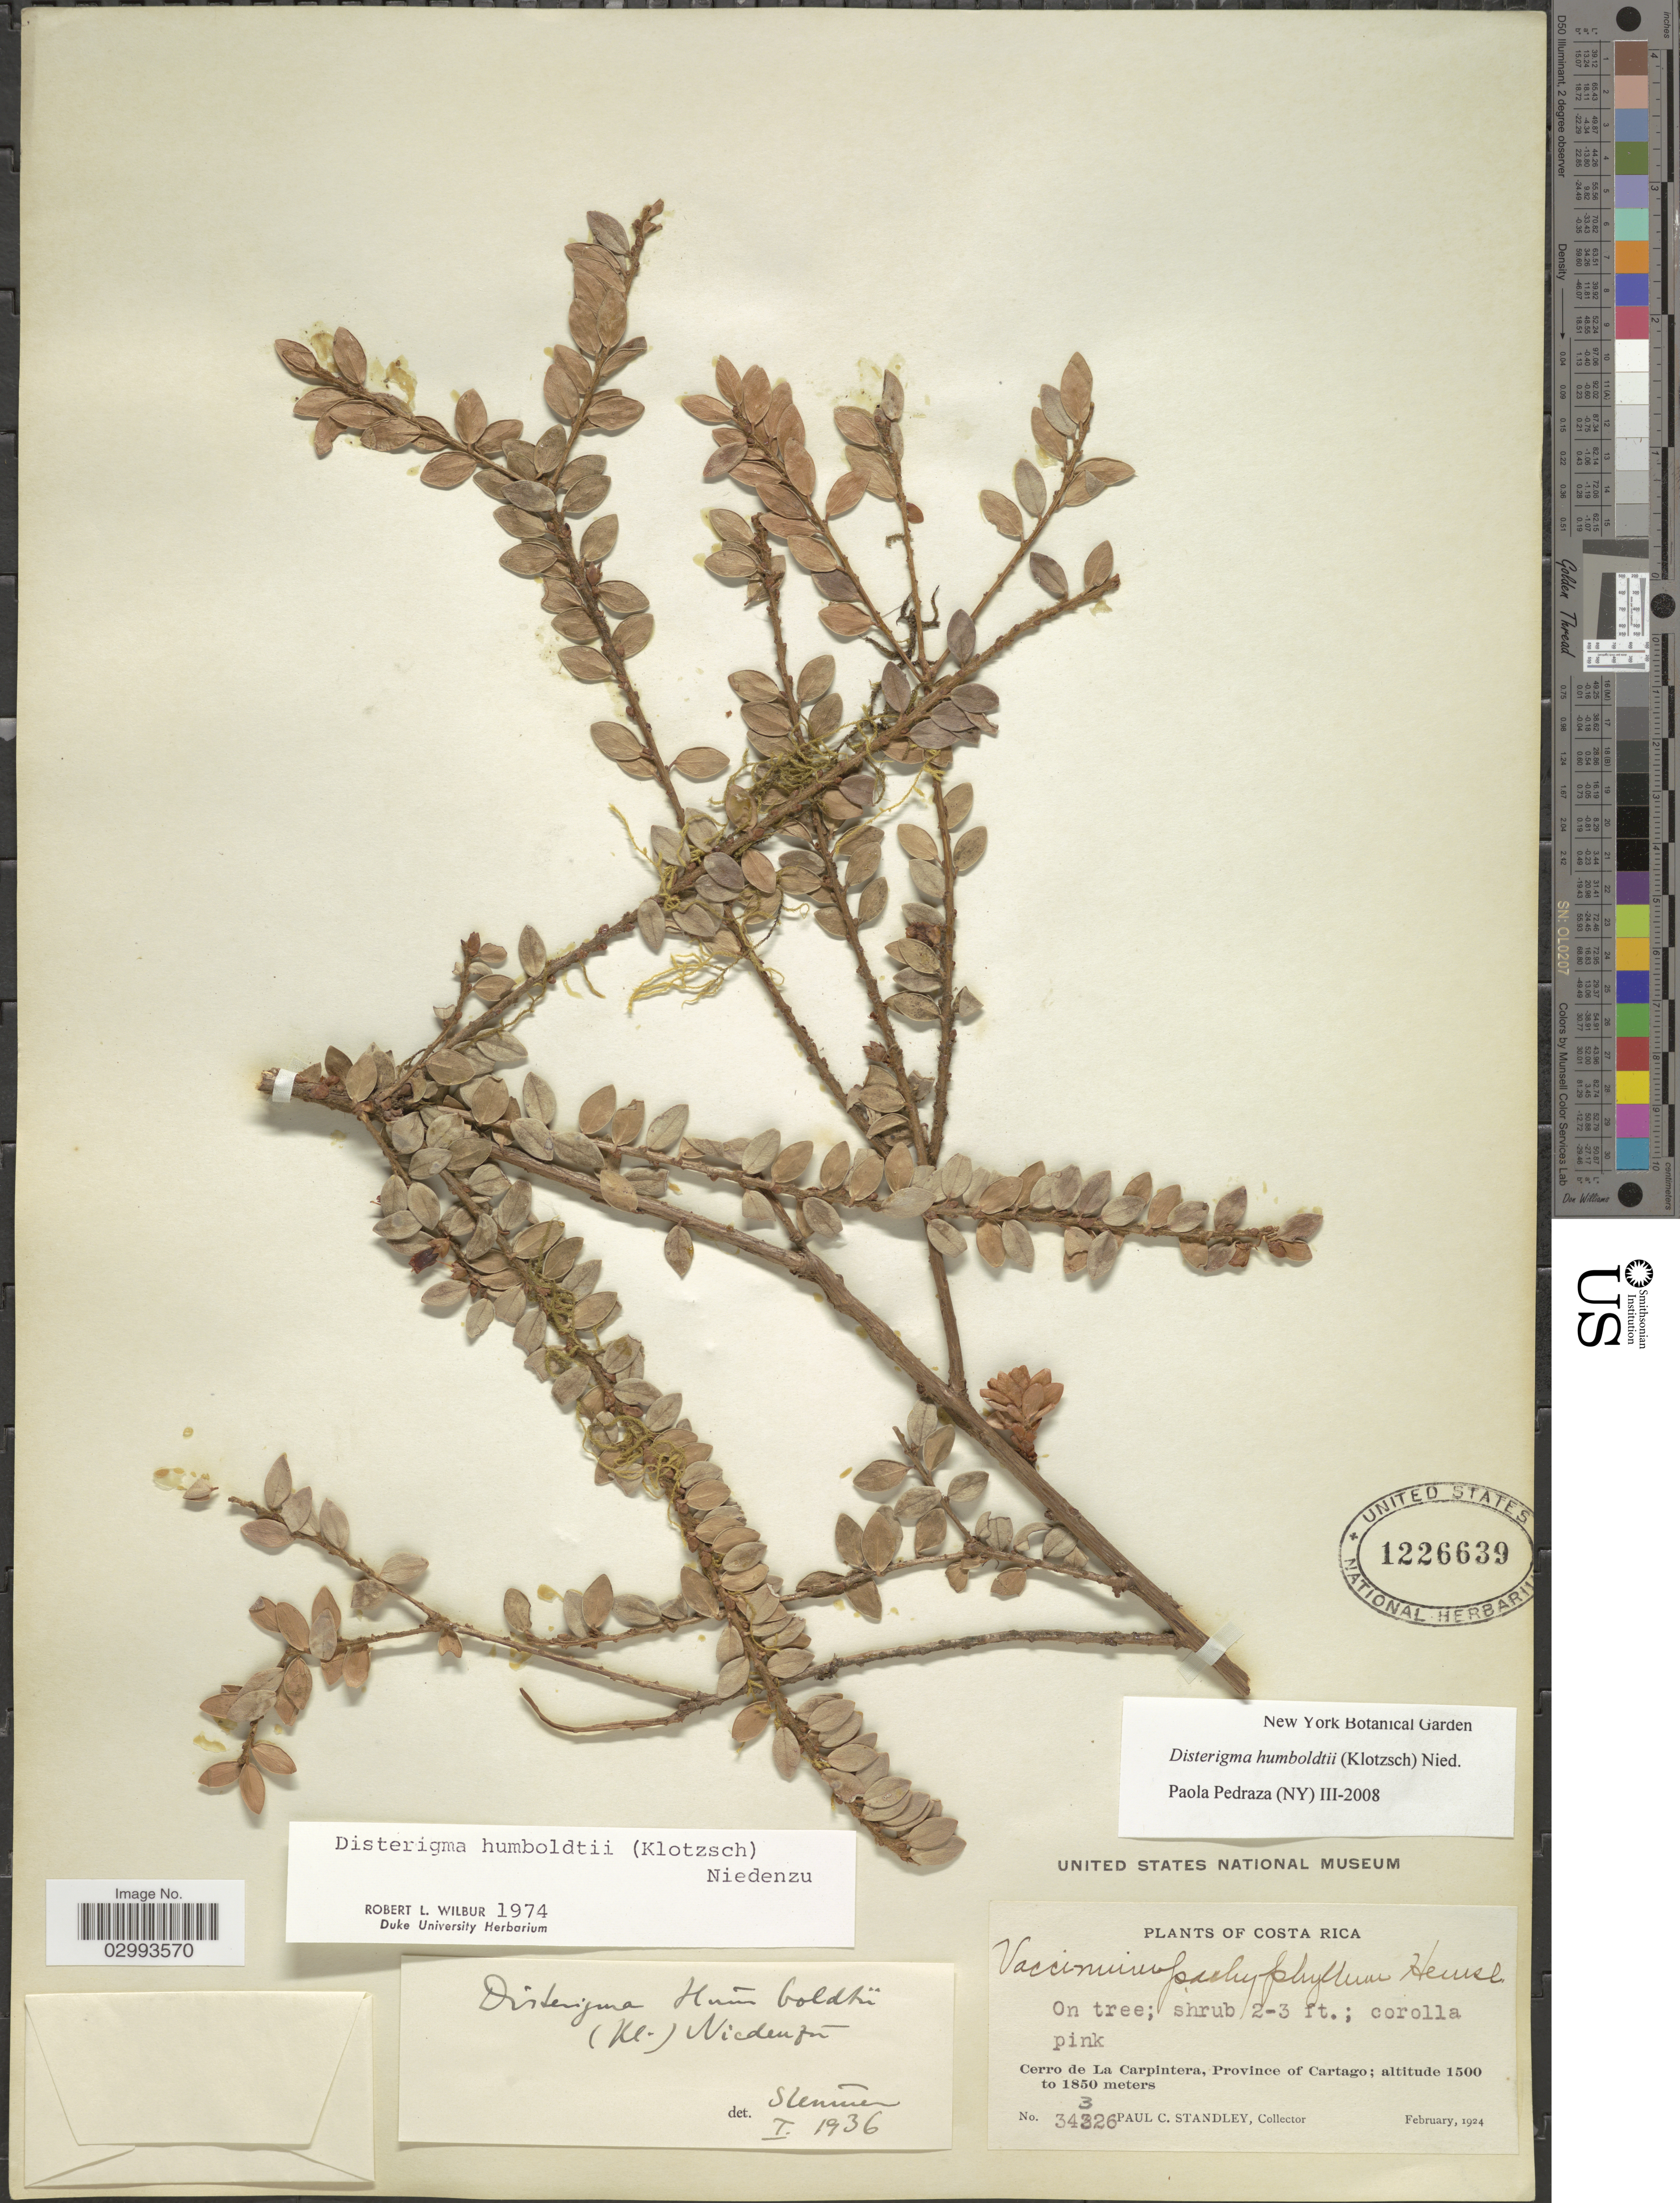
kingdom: Plantae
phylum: Tracheophyta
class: Magnoliopsida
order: Ericales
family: Ericaceae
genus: Disterigma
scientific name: Disterigma humboldtii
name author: (Klotzsch) Nied.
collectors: P. C. Standley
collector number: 34326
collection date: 1924-02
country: Costa Rica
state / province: Cartago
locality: Cerro de La Carpintera.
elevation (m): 1500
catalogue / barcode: US 1226639